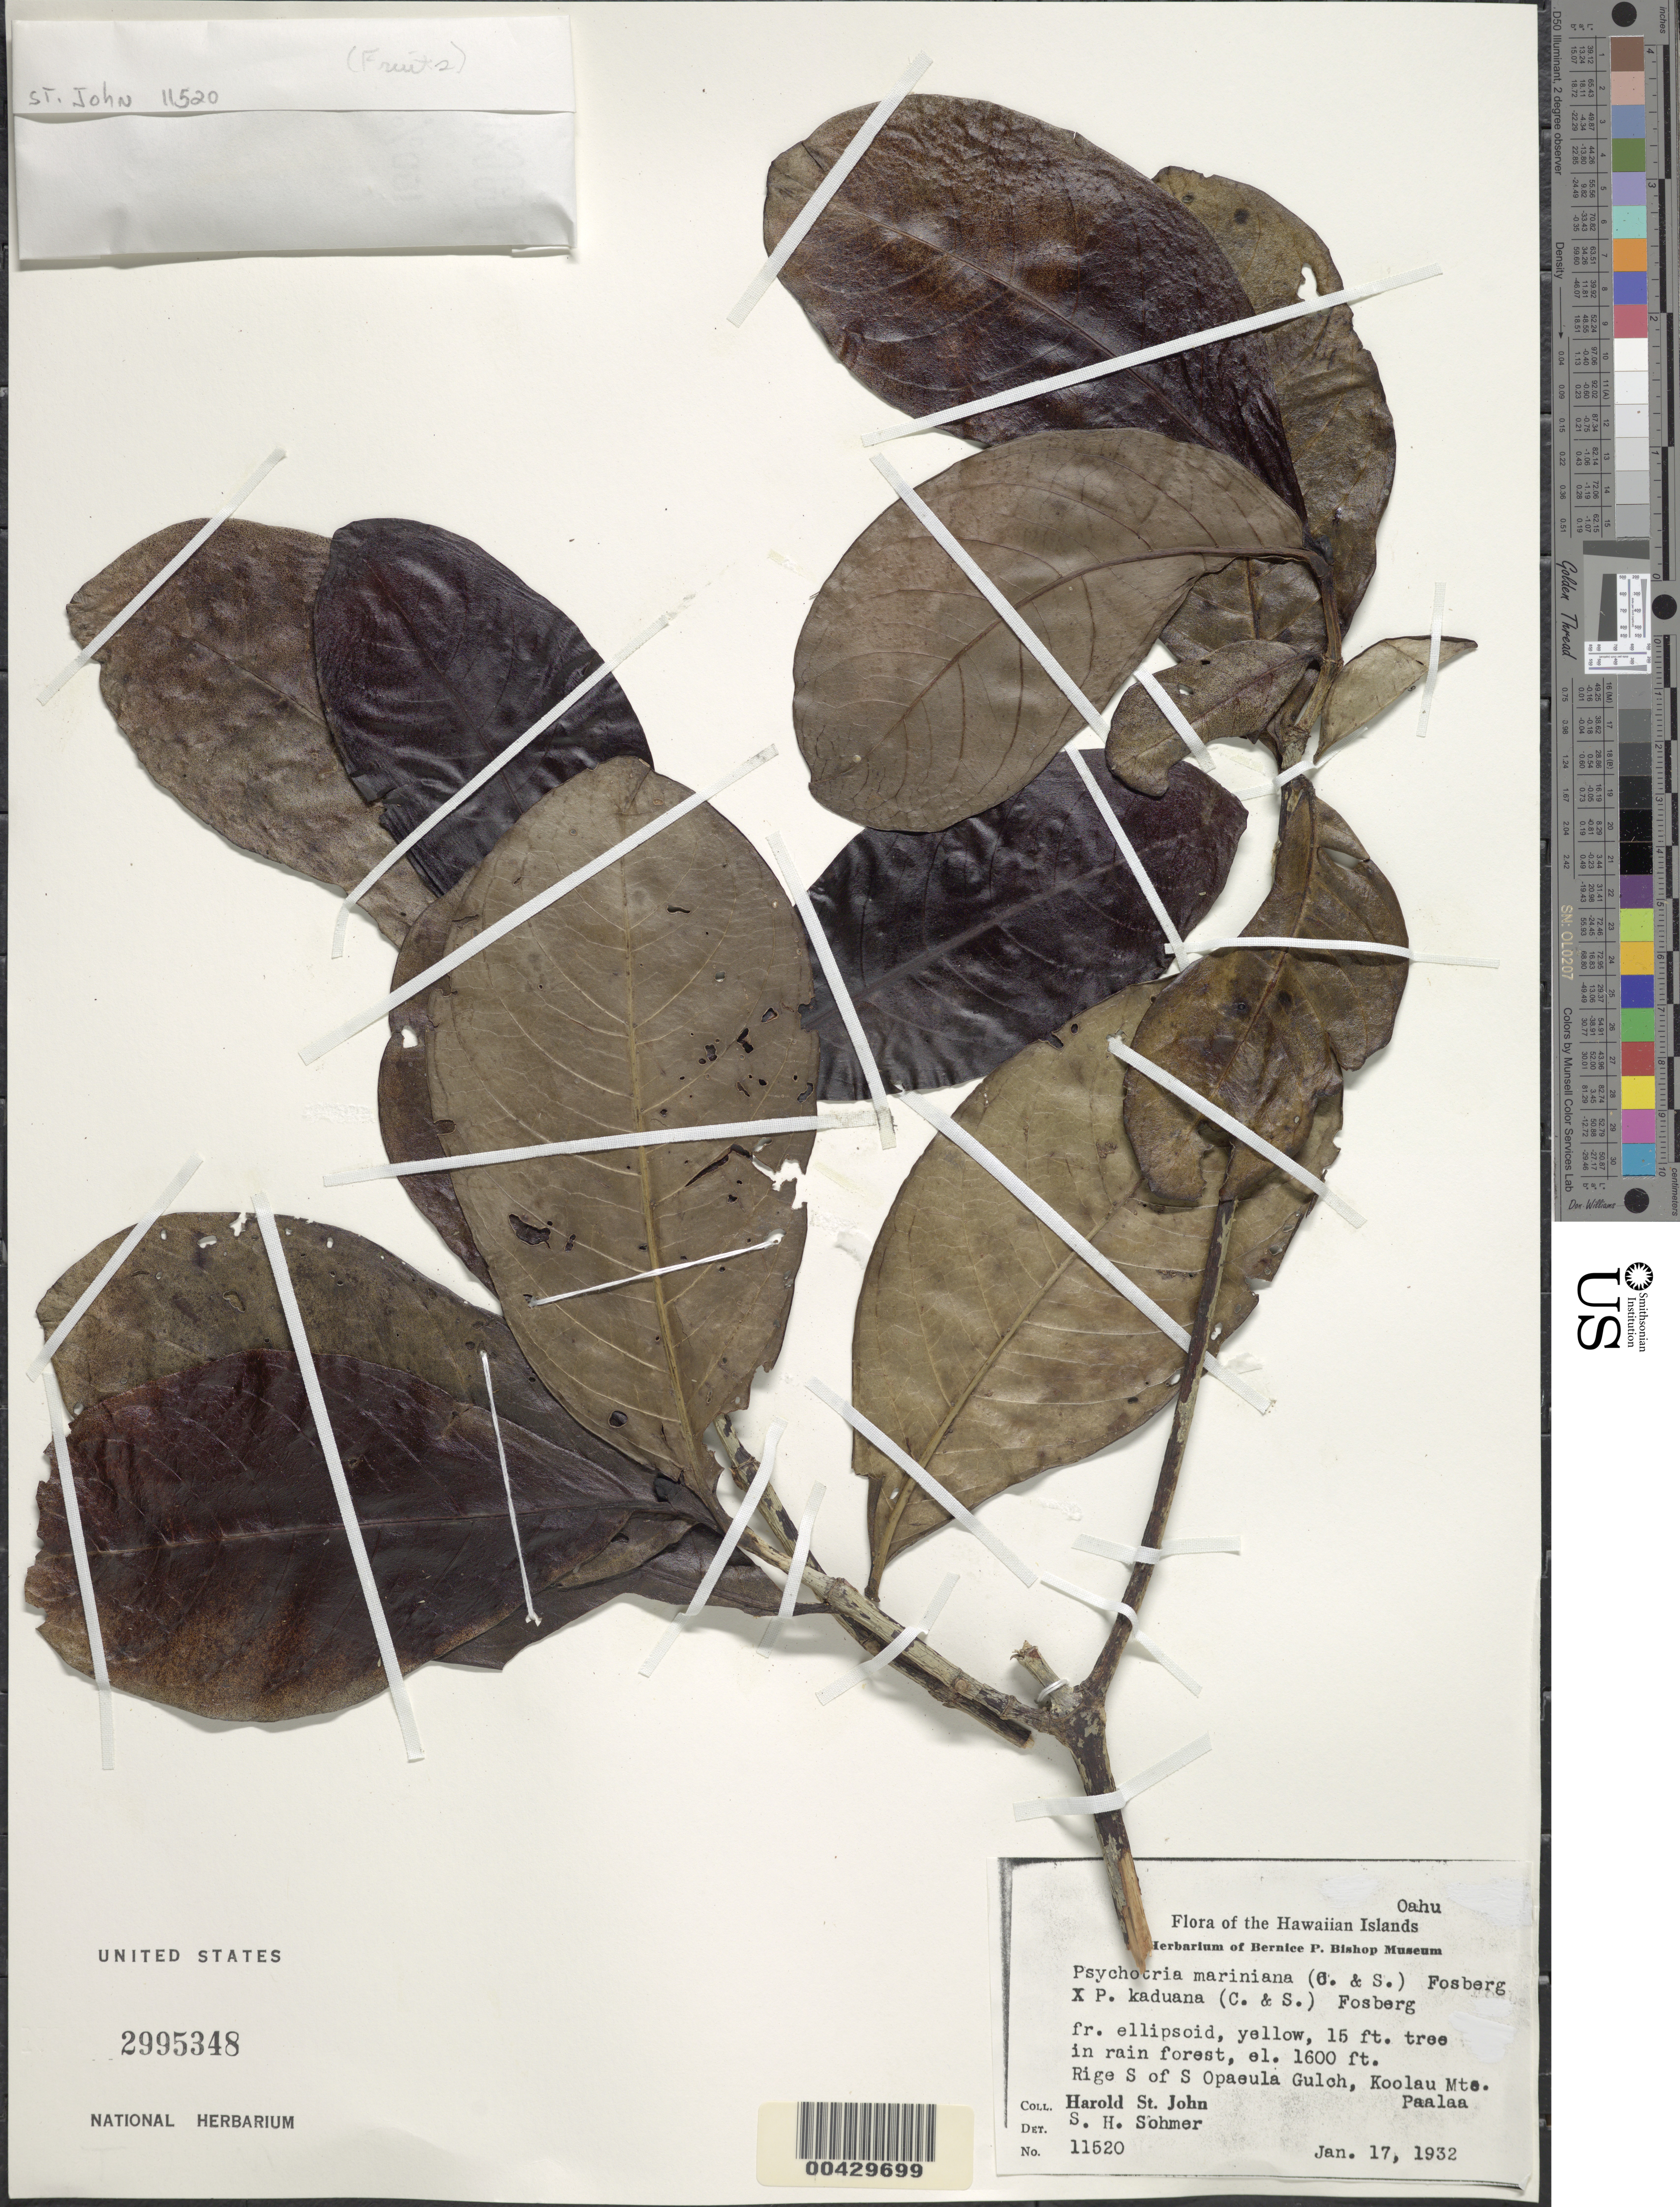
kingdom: Plantae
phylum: Tracheophyta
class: Magnoliopsida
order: Gentianales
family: Rubiaceae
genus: Psychotria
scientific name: Psychotria mariniana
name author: (Cham. & Schltdl.) Fosberg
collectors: H. St. John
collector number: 11520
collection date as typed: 17 Jan 1932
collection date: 1932-01-17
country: United States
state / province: Hawaii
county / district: Honolulu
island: Oahu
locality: Ridge south of South Opaeula Gulch, Koolau Mountains, Paalaa.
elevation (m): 488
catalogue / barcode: US 2995348